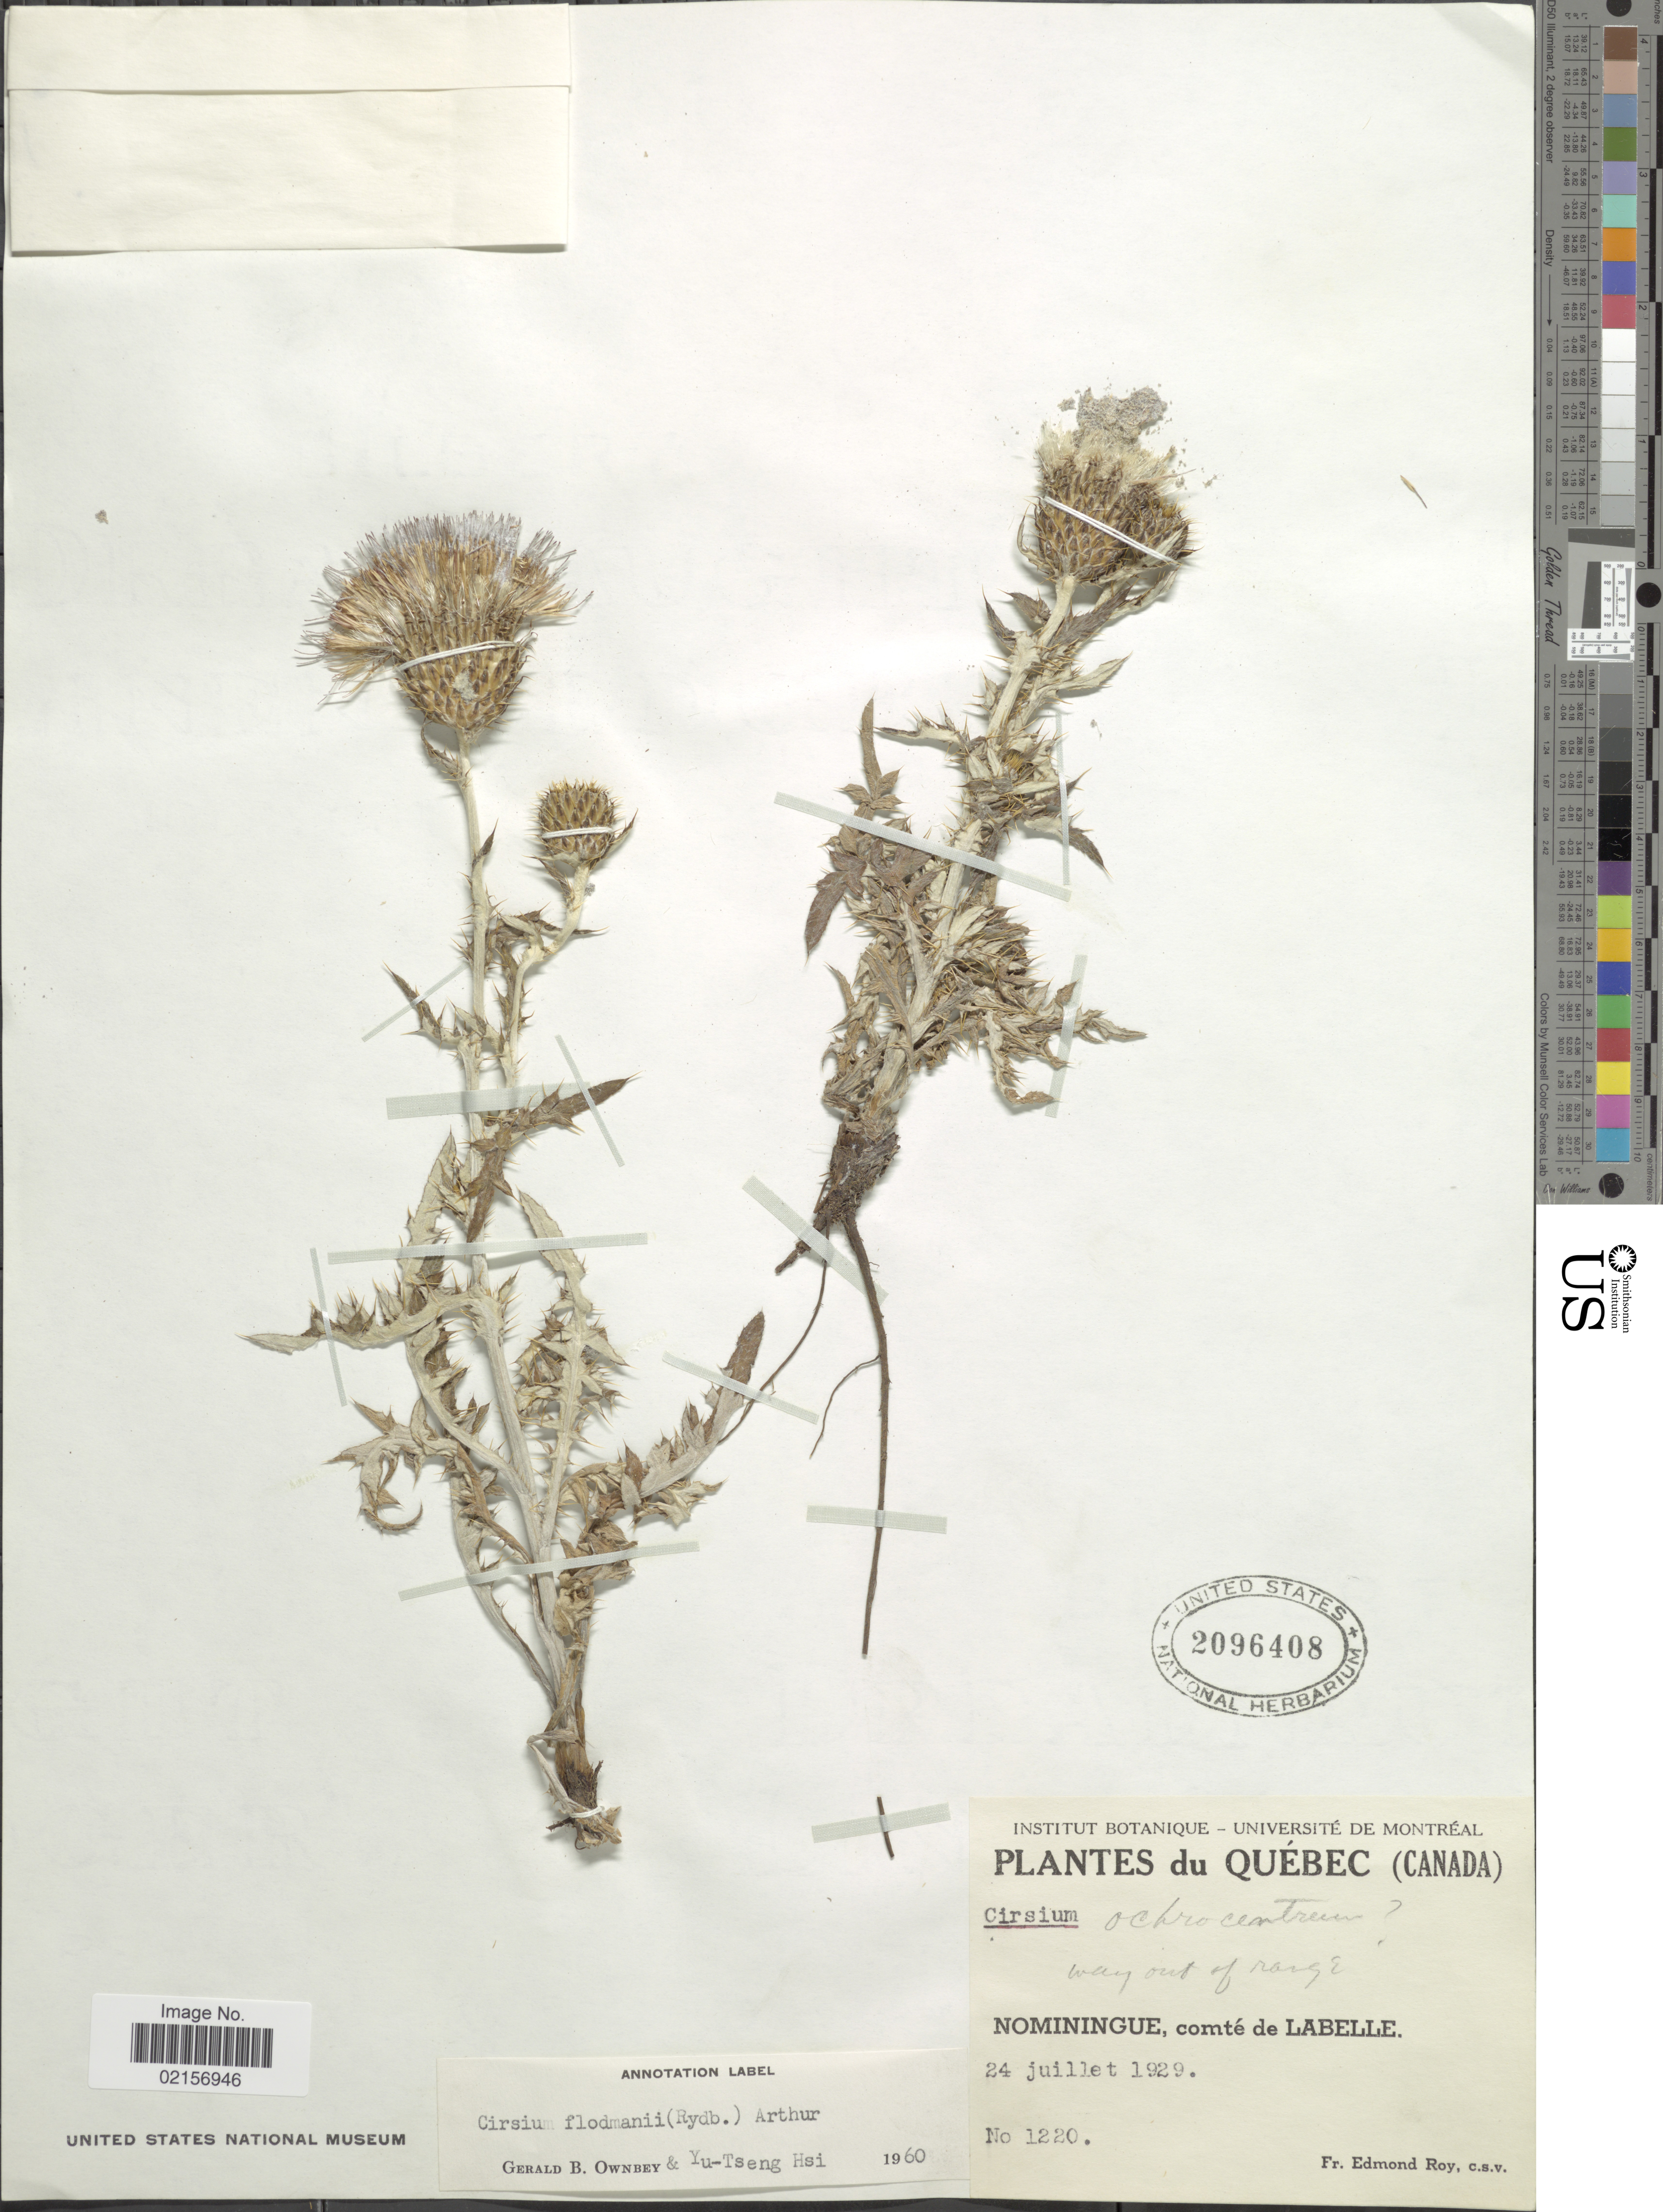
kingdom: Plantae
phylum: Tracheophyta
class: Magnoliopsida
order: Asterales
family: Asteraceae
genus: Cirsium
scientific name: Cirsium flodmanii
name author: (Rydb.) Arthur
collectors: B. Roy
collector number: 1220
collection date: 1929-07-24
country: Canada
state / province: Quebec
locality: Way out of range, Nominingue, comté de Labelle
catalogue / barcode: US 2096408